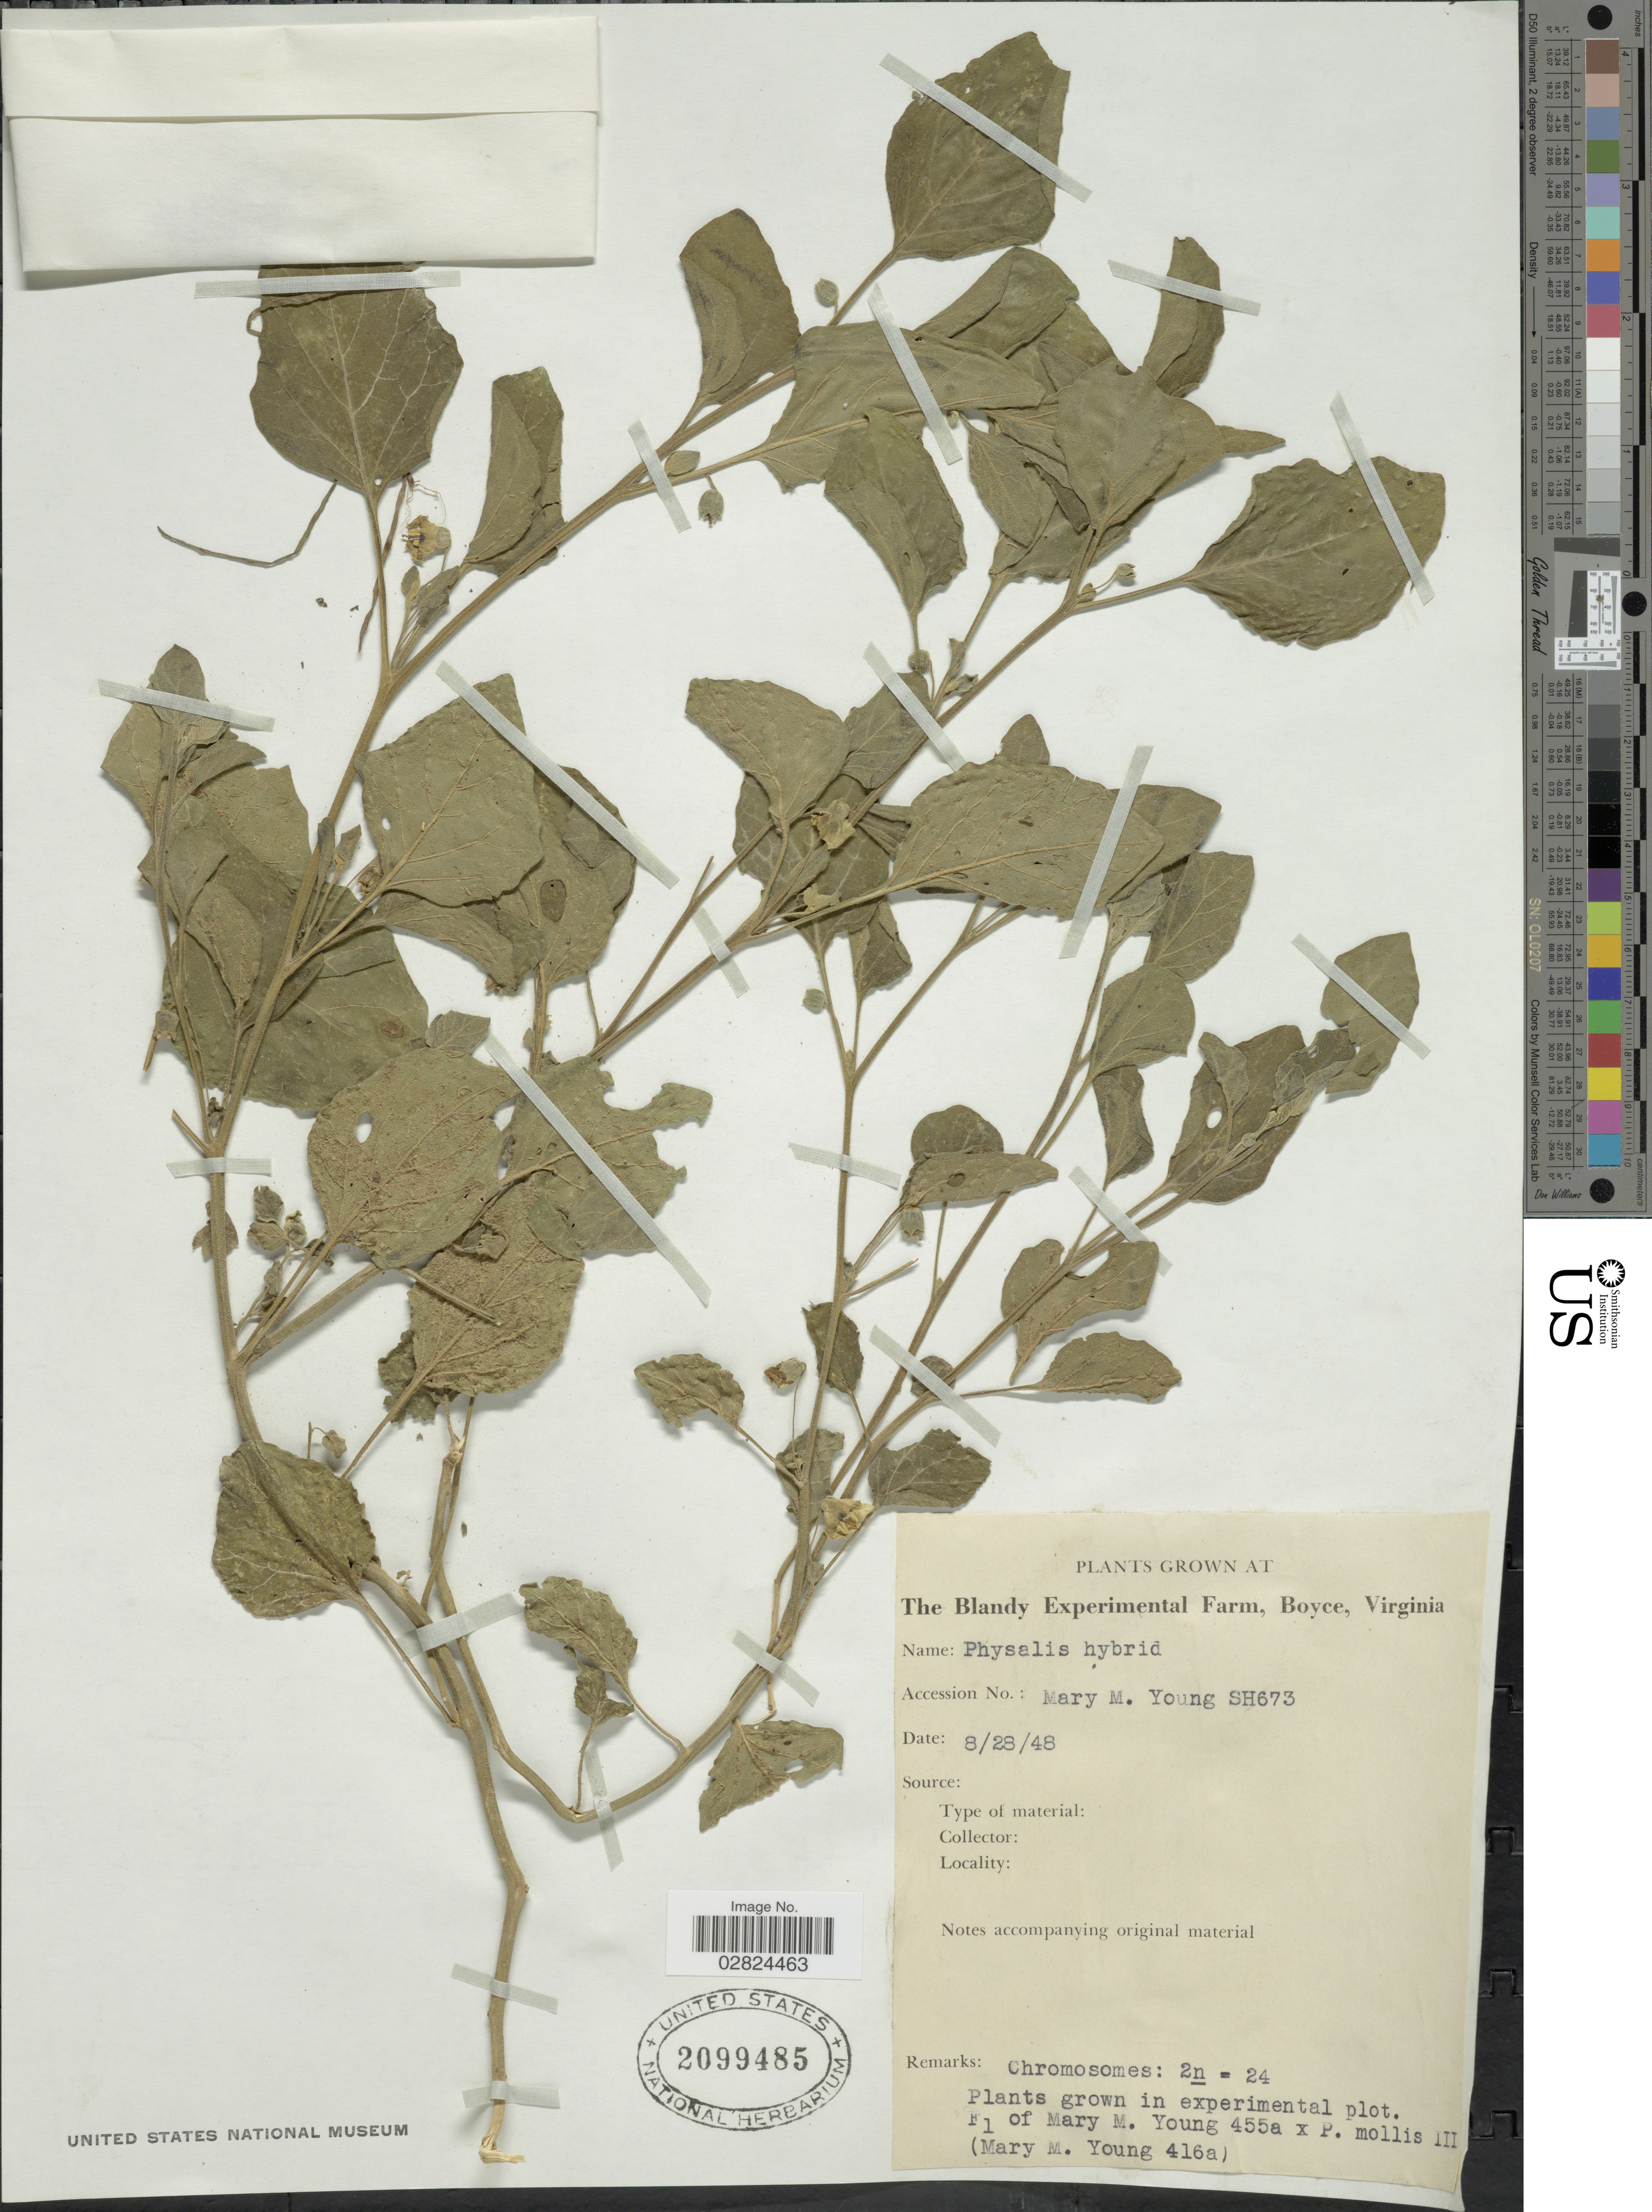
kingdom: Plantae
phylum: Tracheophyta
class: Magnoliopsida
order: Solanales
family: Solanaceae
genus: Physalis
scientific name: Physalis sp.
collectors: M. Young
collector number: SH673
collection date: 1948-08-28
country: United States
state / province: Virginia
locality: The Blandy Experimental Farm, Boyce.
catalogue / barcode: US 2099485